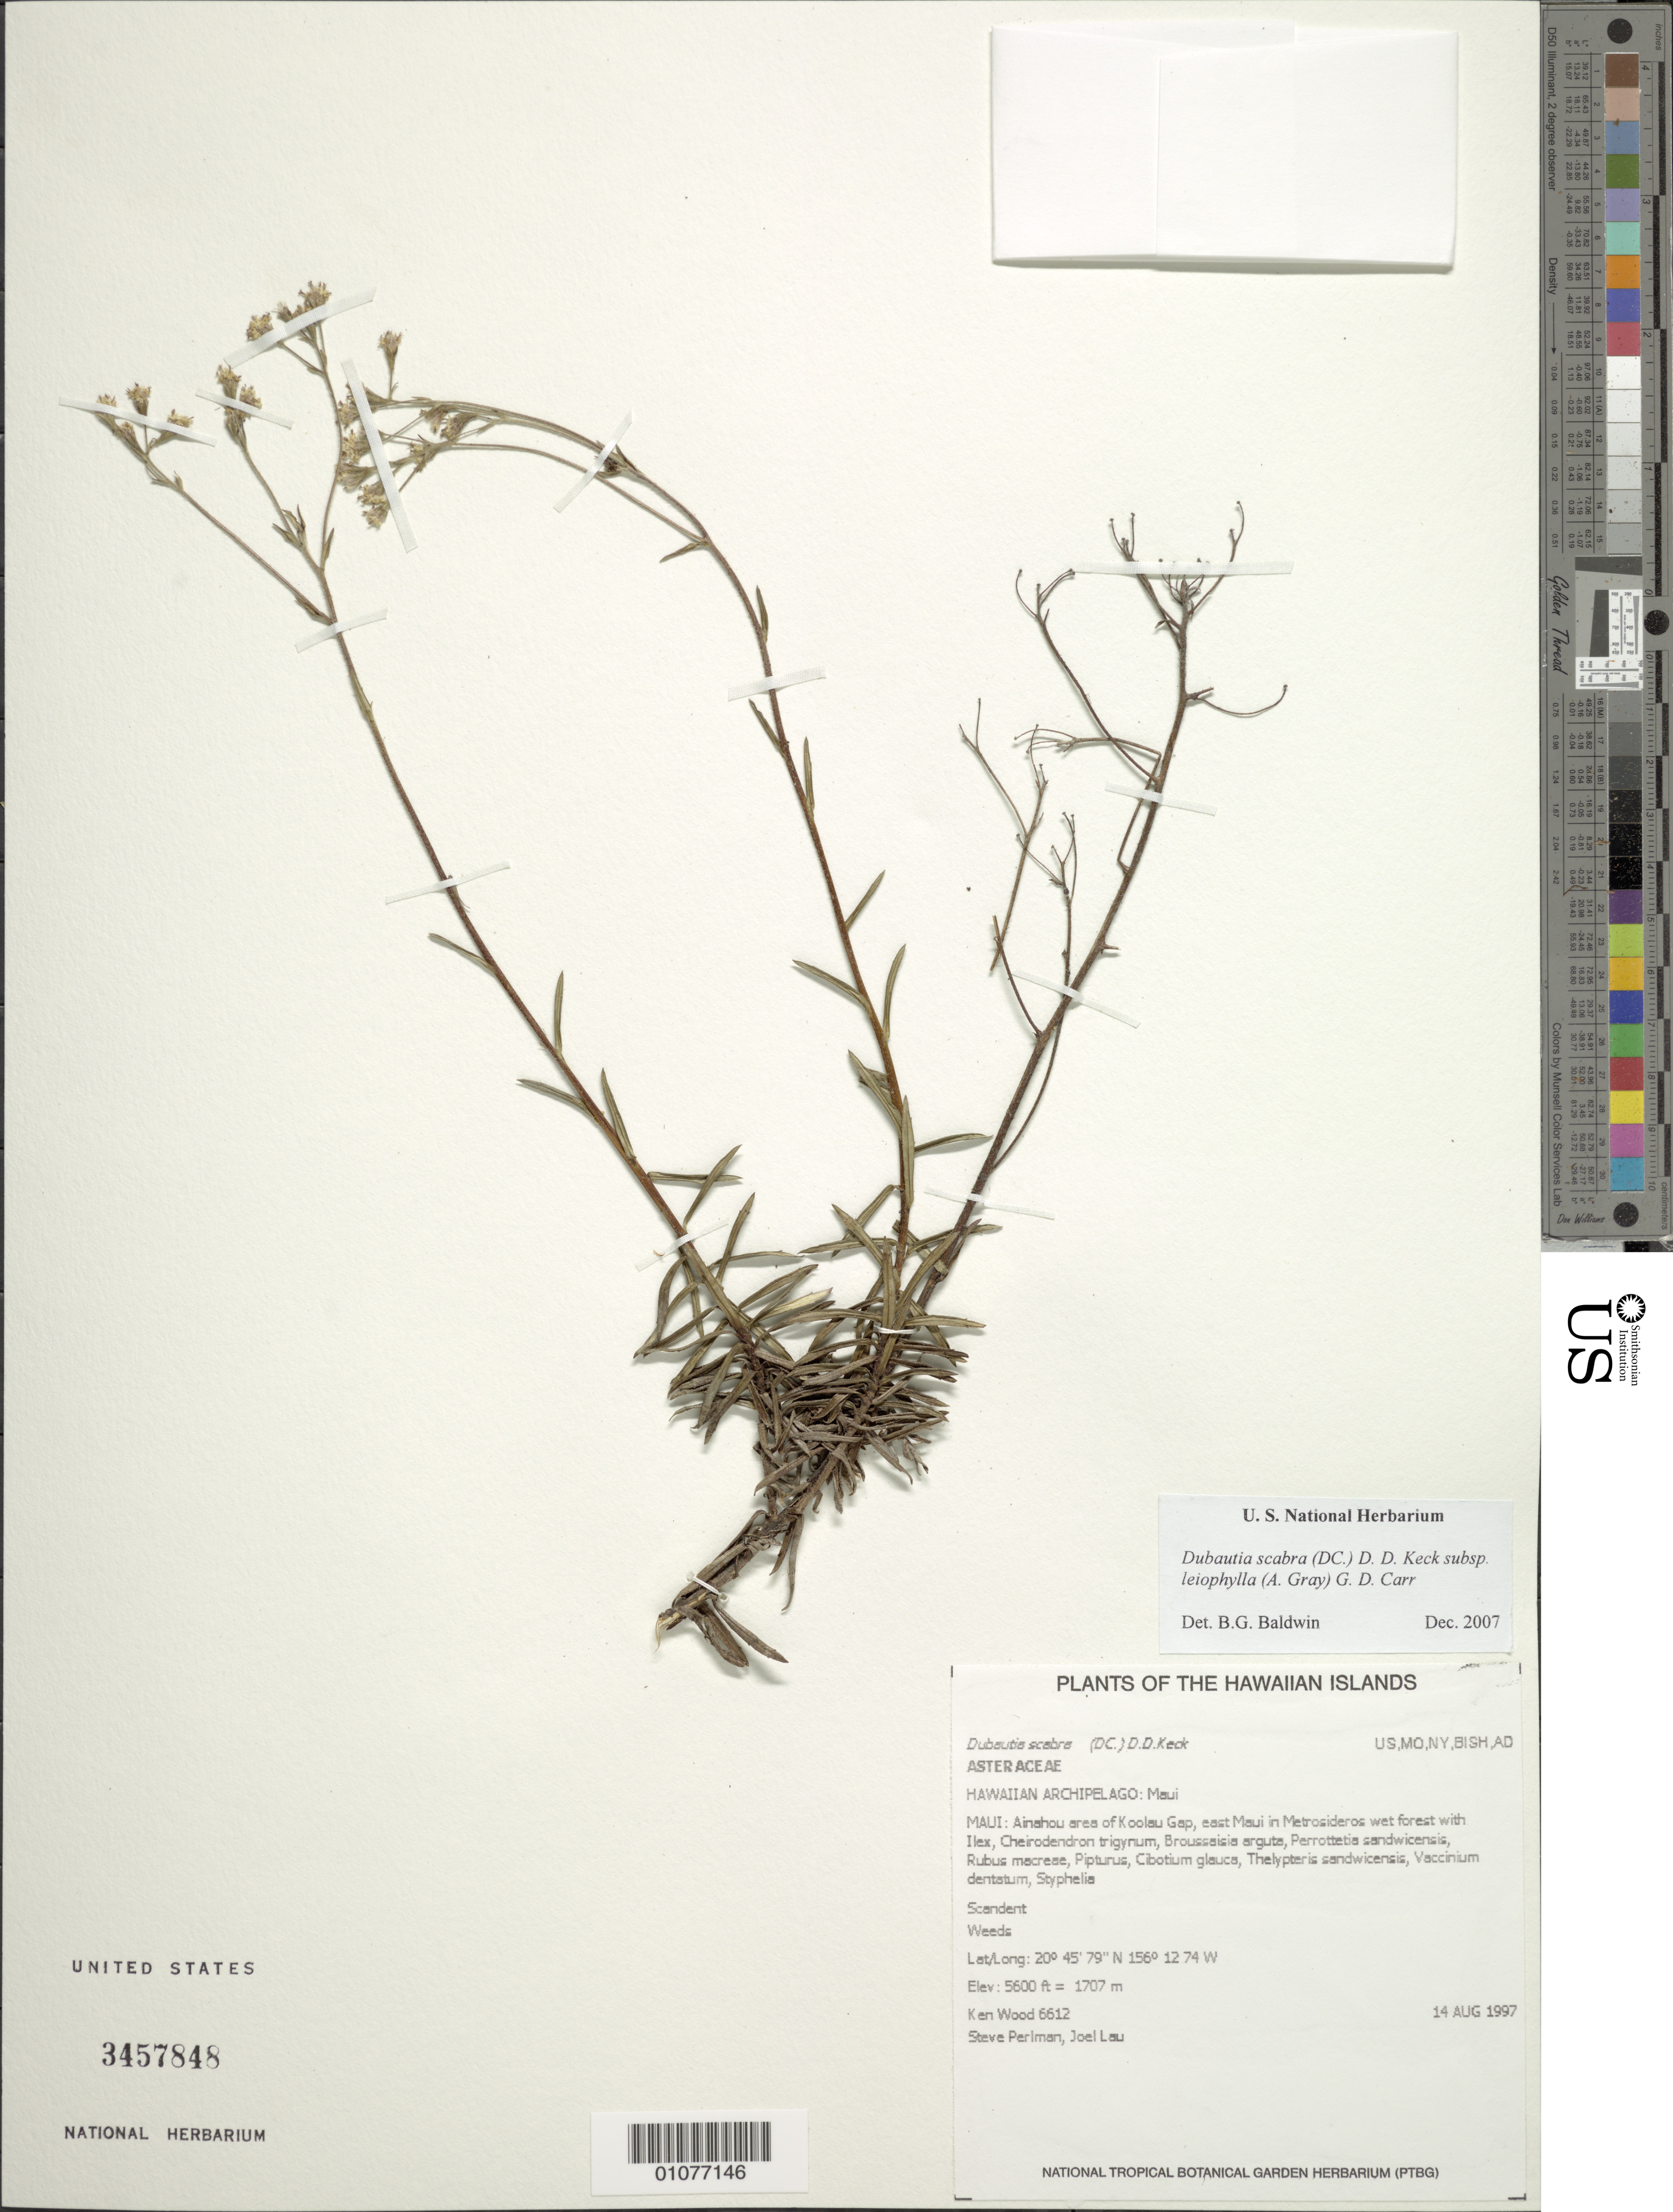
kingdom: Plantae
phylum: Tracheophyta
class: Magnoliopsida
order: Asterales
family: Asteraceae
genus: Dubautia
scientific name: Dubautia scabra subsp. leiophylla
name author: (A. Gray) G.D. Carr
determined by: Baldwin, B. G.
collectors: K. R. Wood, S. P. Perlman & J. Lau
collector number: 6612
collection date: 1997-08-14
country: United States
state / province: Hawaii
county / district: Maui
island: Maui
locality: Ainahou area of Koolau Gap, E Maui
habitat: Metrosideros wet forest.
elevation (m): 1707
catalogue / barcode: US 3457848